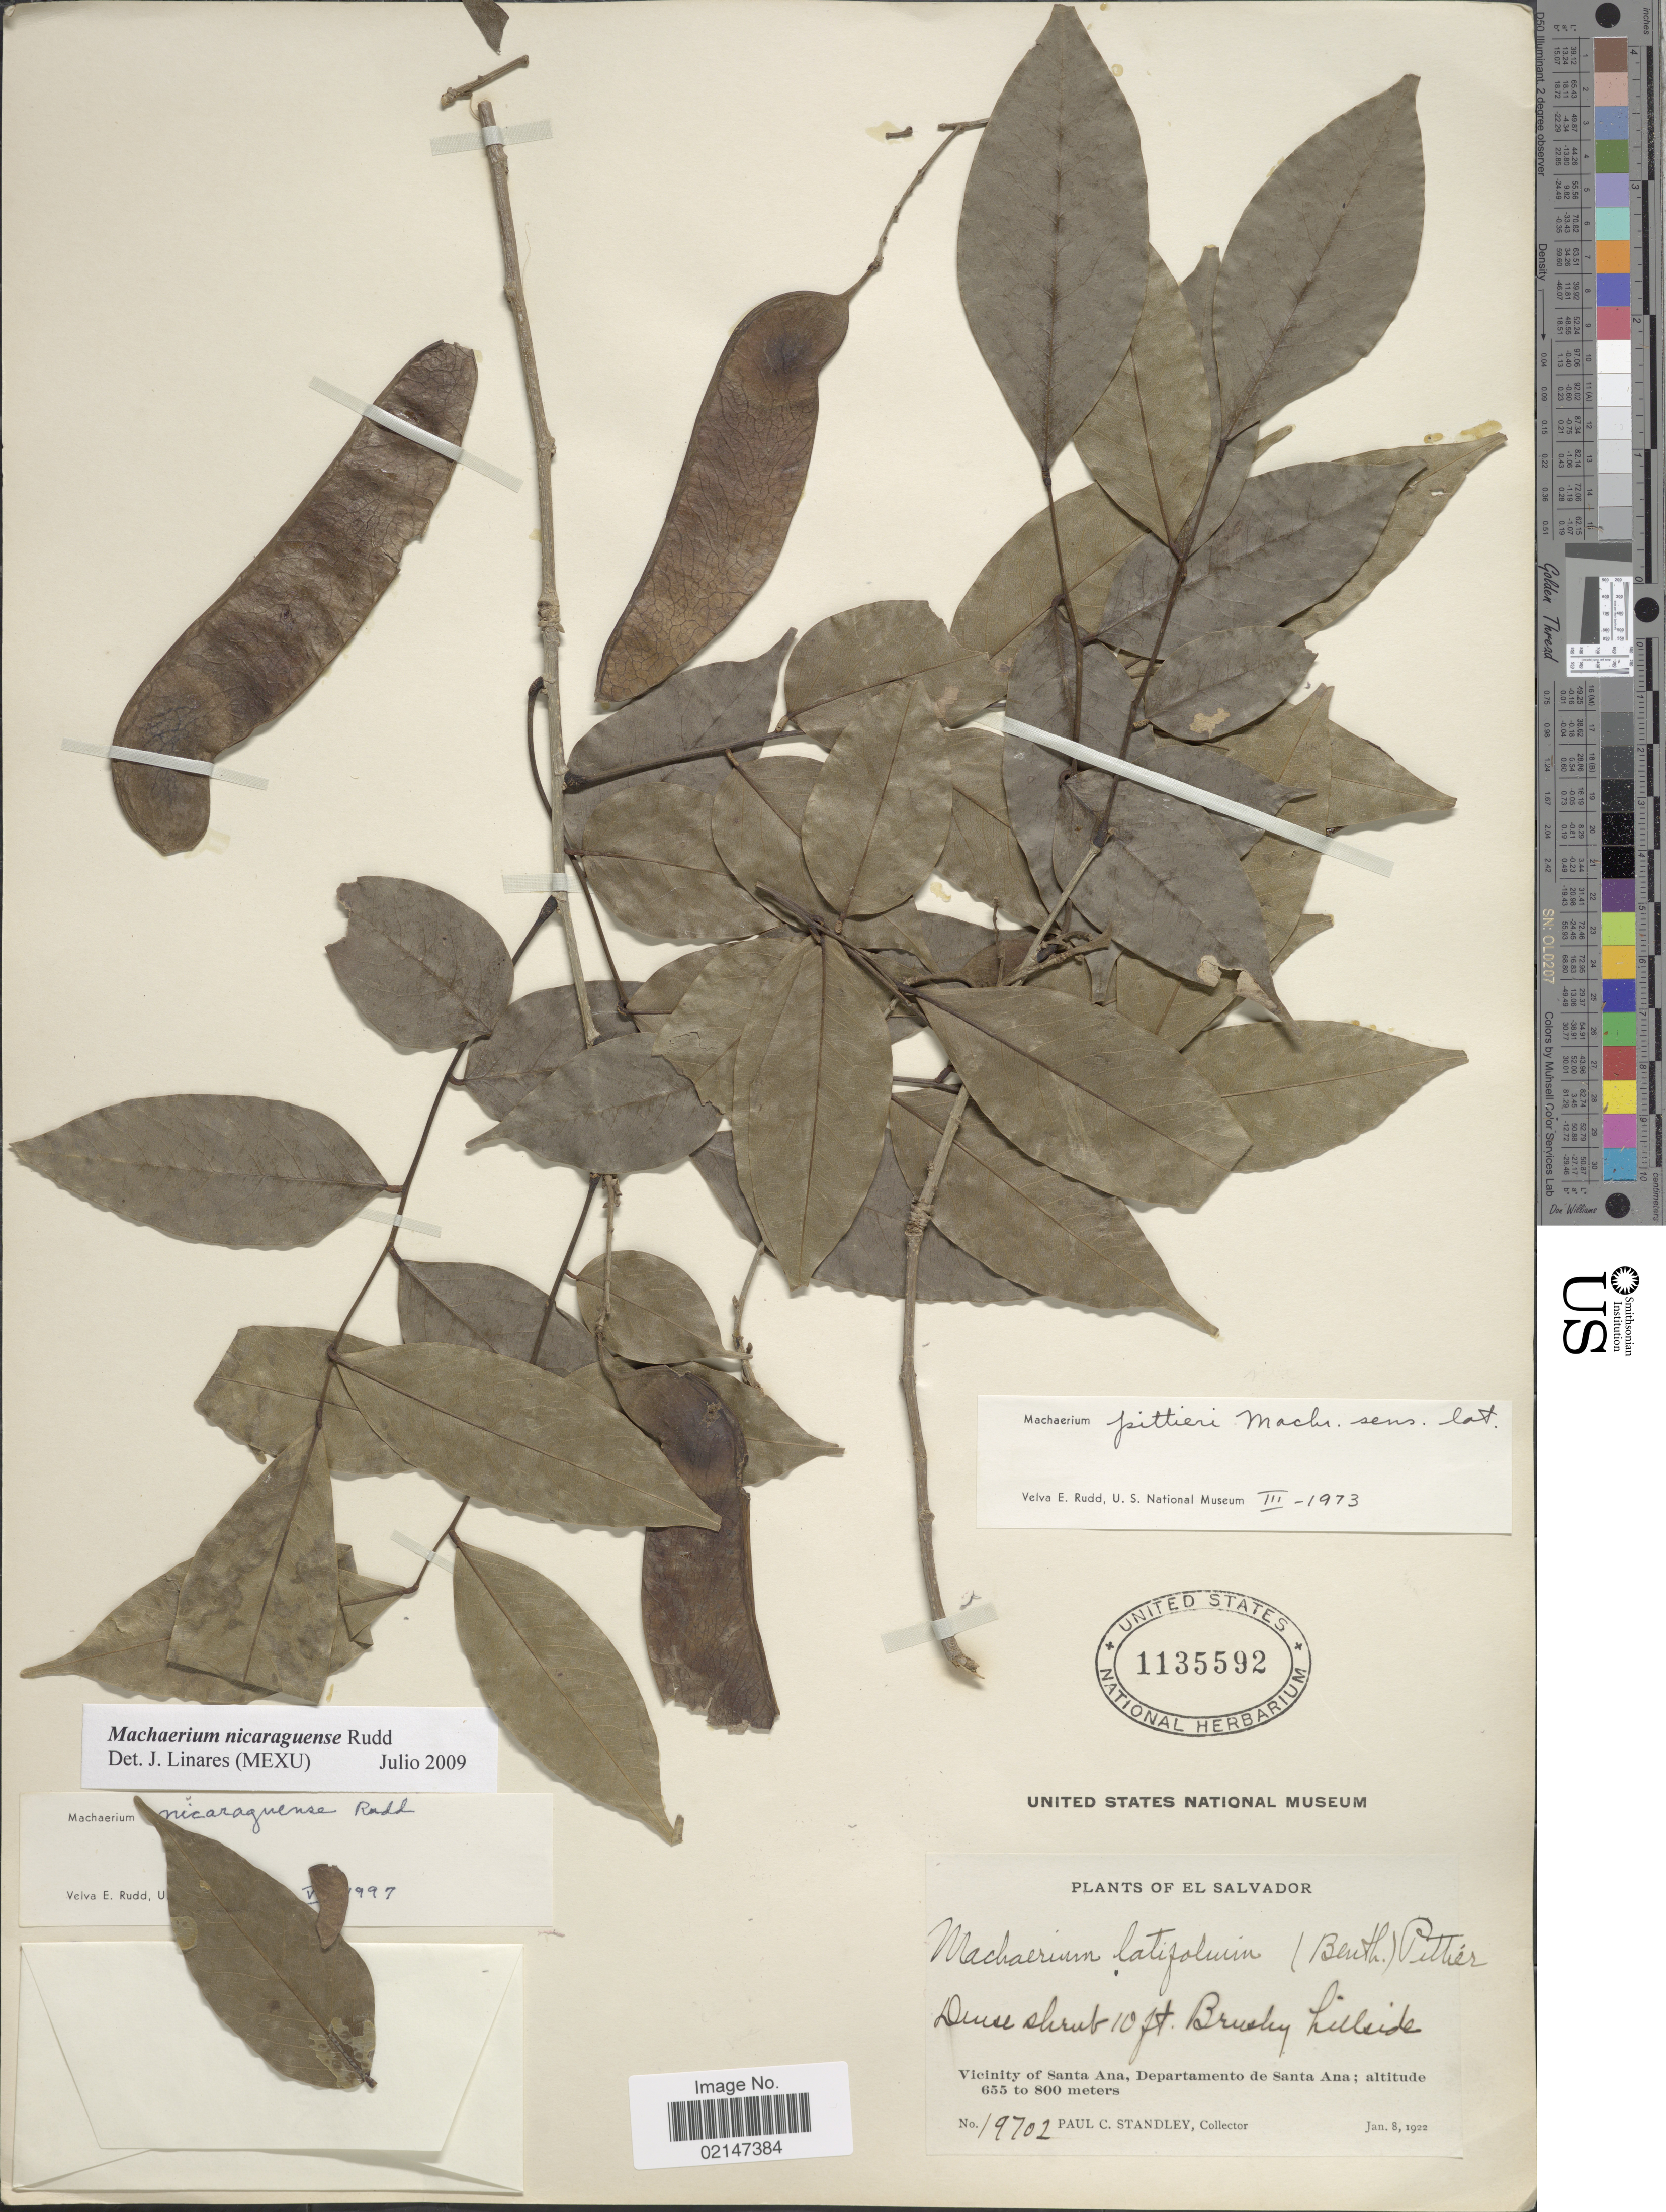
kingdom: Plantae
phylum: Tracheophyta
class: Magnoliopsida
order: Fabales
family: Fabaceae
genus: Desmodium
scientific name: Desmodium nicaraguense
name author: Oerst.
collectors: P. C. Standley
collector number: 19702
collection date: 1922-01-08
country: El Salvador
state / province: Santa Ana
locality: Brushy hillside, Vicinity of Santa Ana, Departamento de Santa Ana.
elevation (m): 655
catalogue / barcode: US 1135592